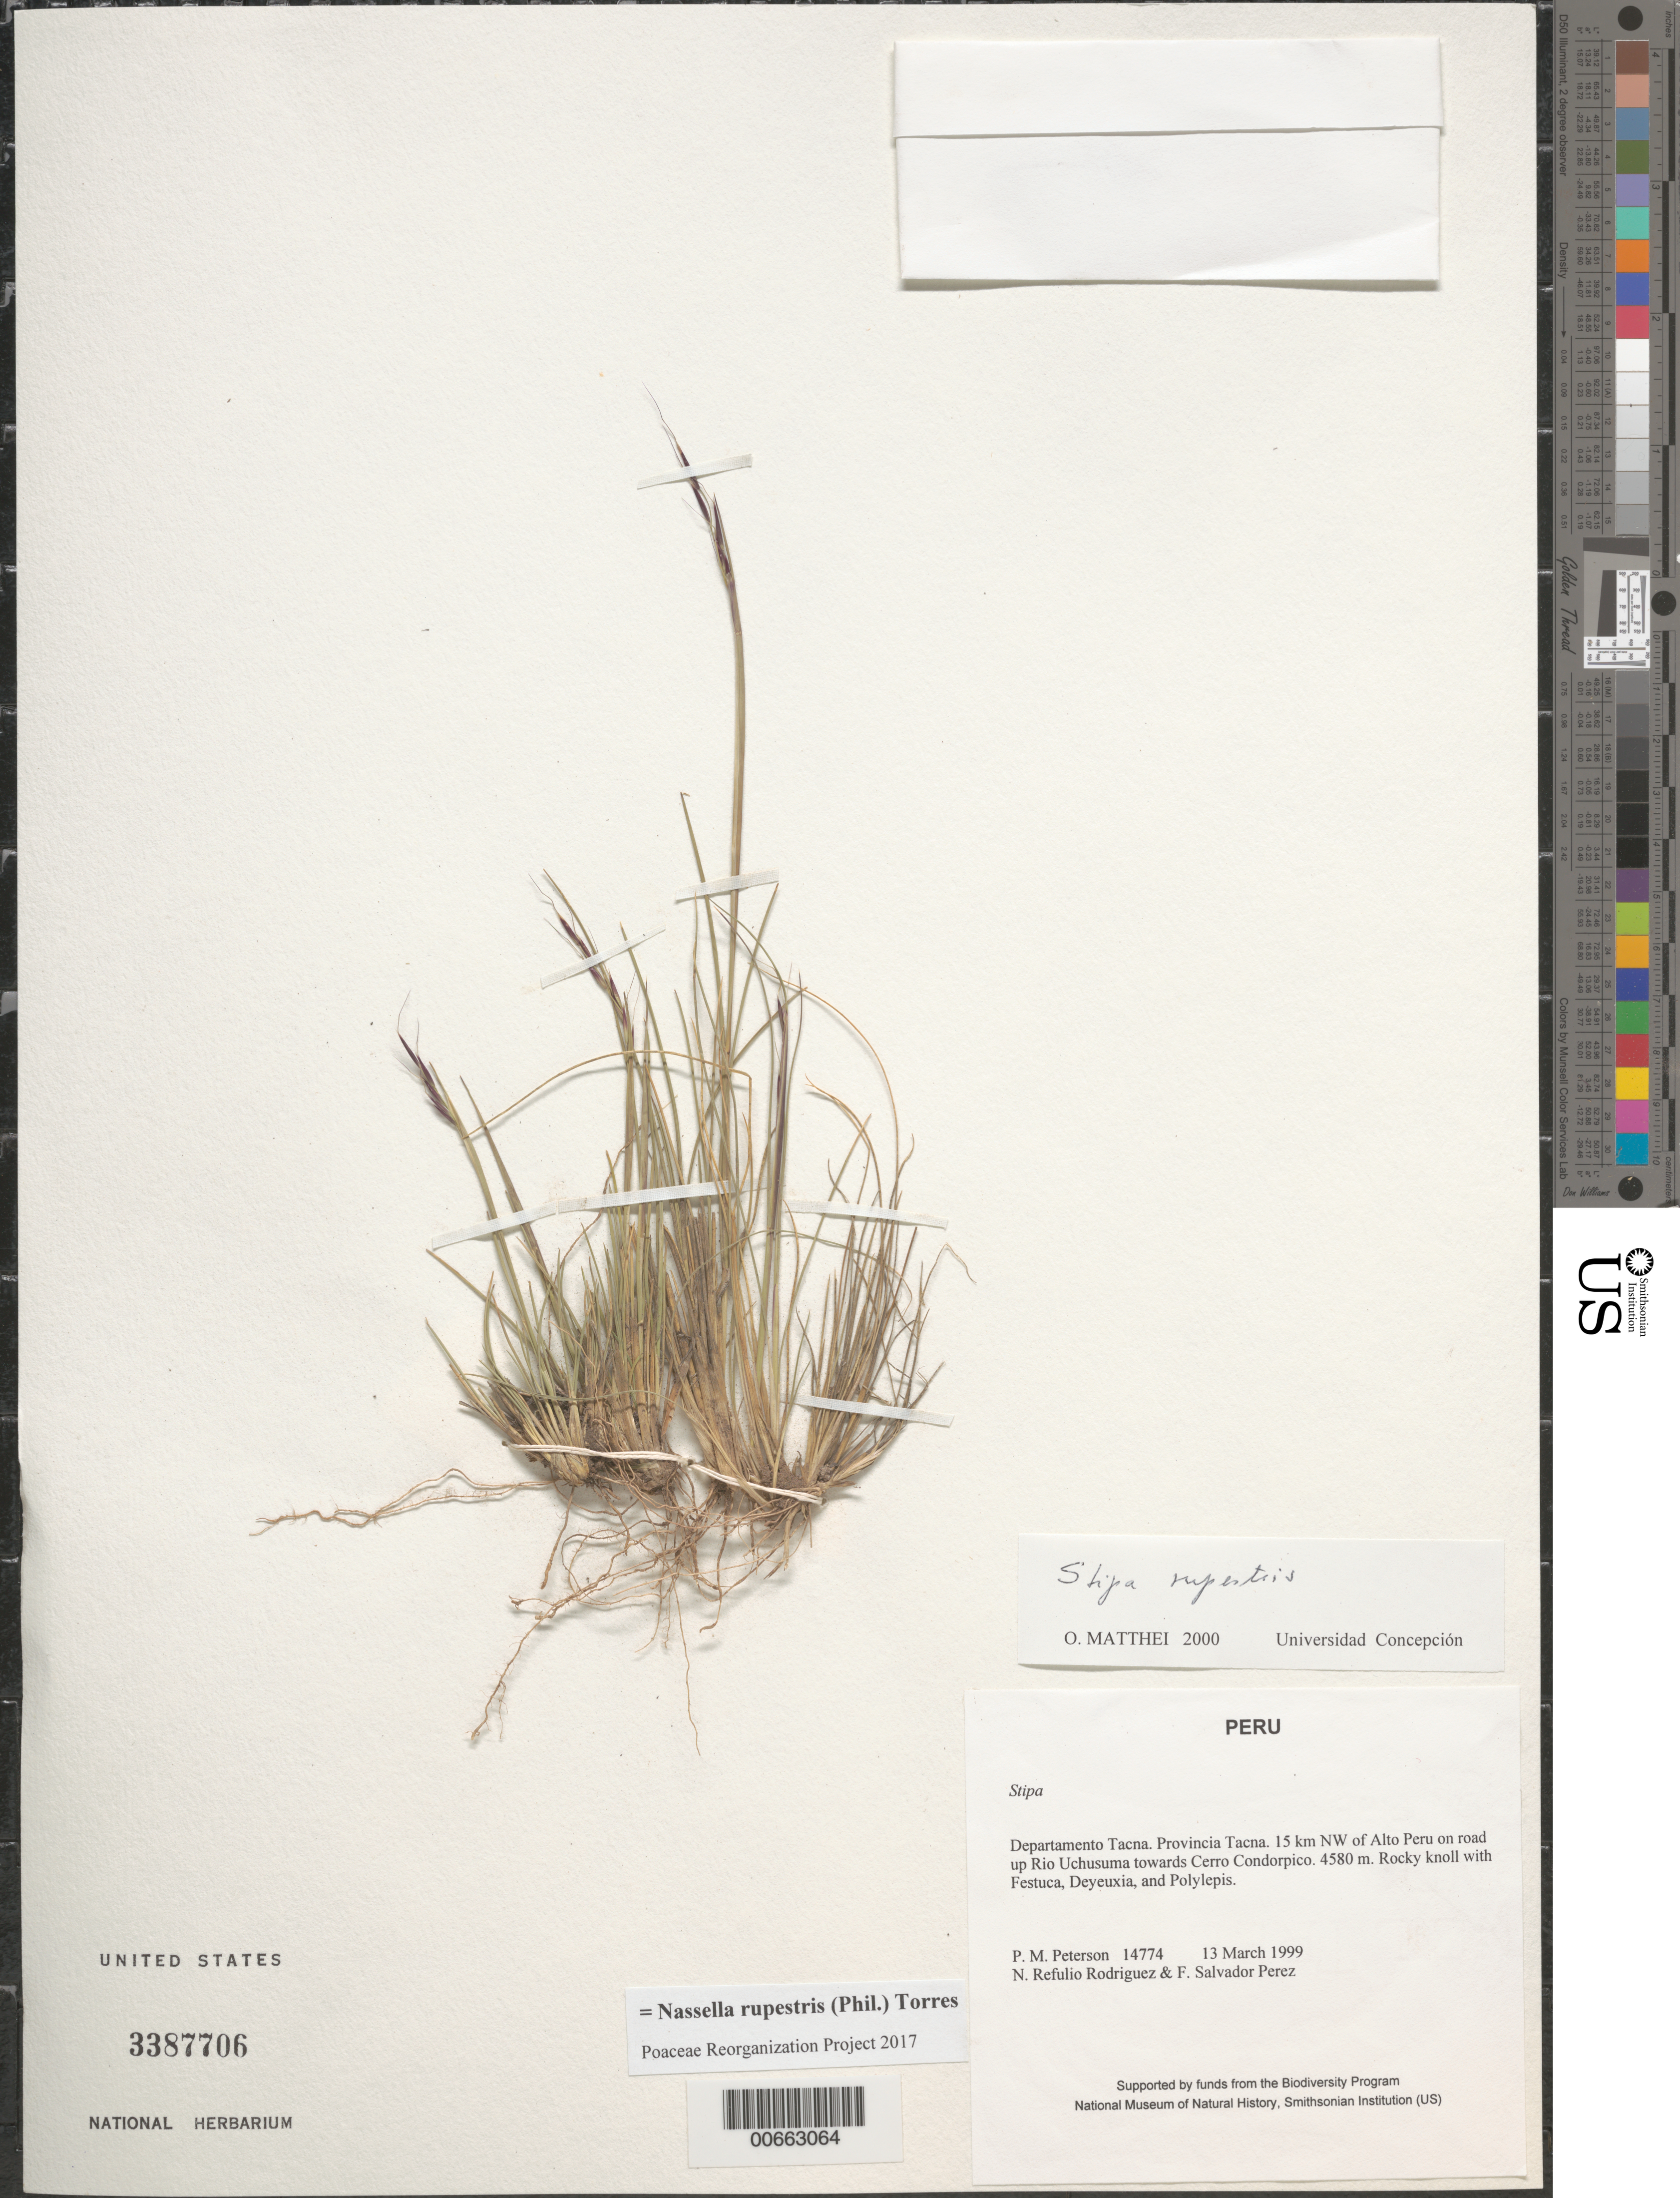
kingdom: Plantae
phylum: Tracheophyta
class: Liliopsida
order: Poales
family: Poaceae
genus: Nassella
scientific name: Nassella rupestris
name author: (Phil.) A.M. Torres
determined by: Poaceae Reorganization Project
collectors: P. M. Peterson, N. Refulio-Rodríguez & F. Salvador Perez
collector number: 14774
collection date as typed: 13 Mar 1999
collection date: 1999-03-13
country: Peru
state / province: Tacna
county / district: Tacna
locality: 15 km NW of Alto Peru on road up Rio Uchusuma towards Cerro Condorpico.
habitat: Rocky knoll with Festuca, Deyeuxia and Polylepis.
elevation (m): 4580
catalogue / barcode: US 3387706